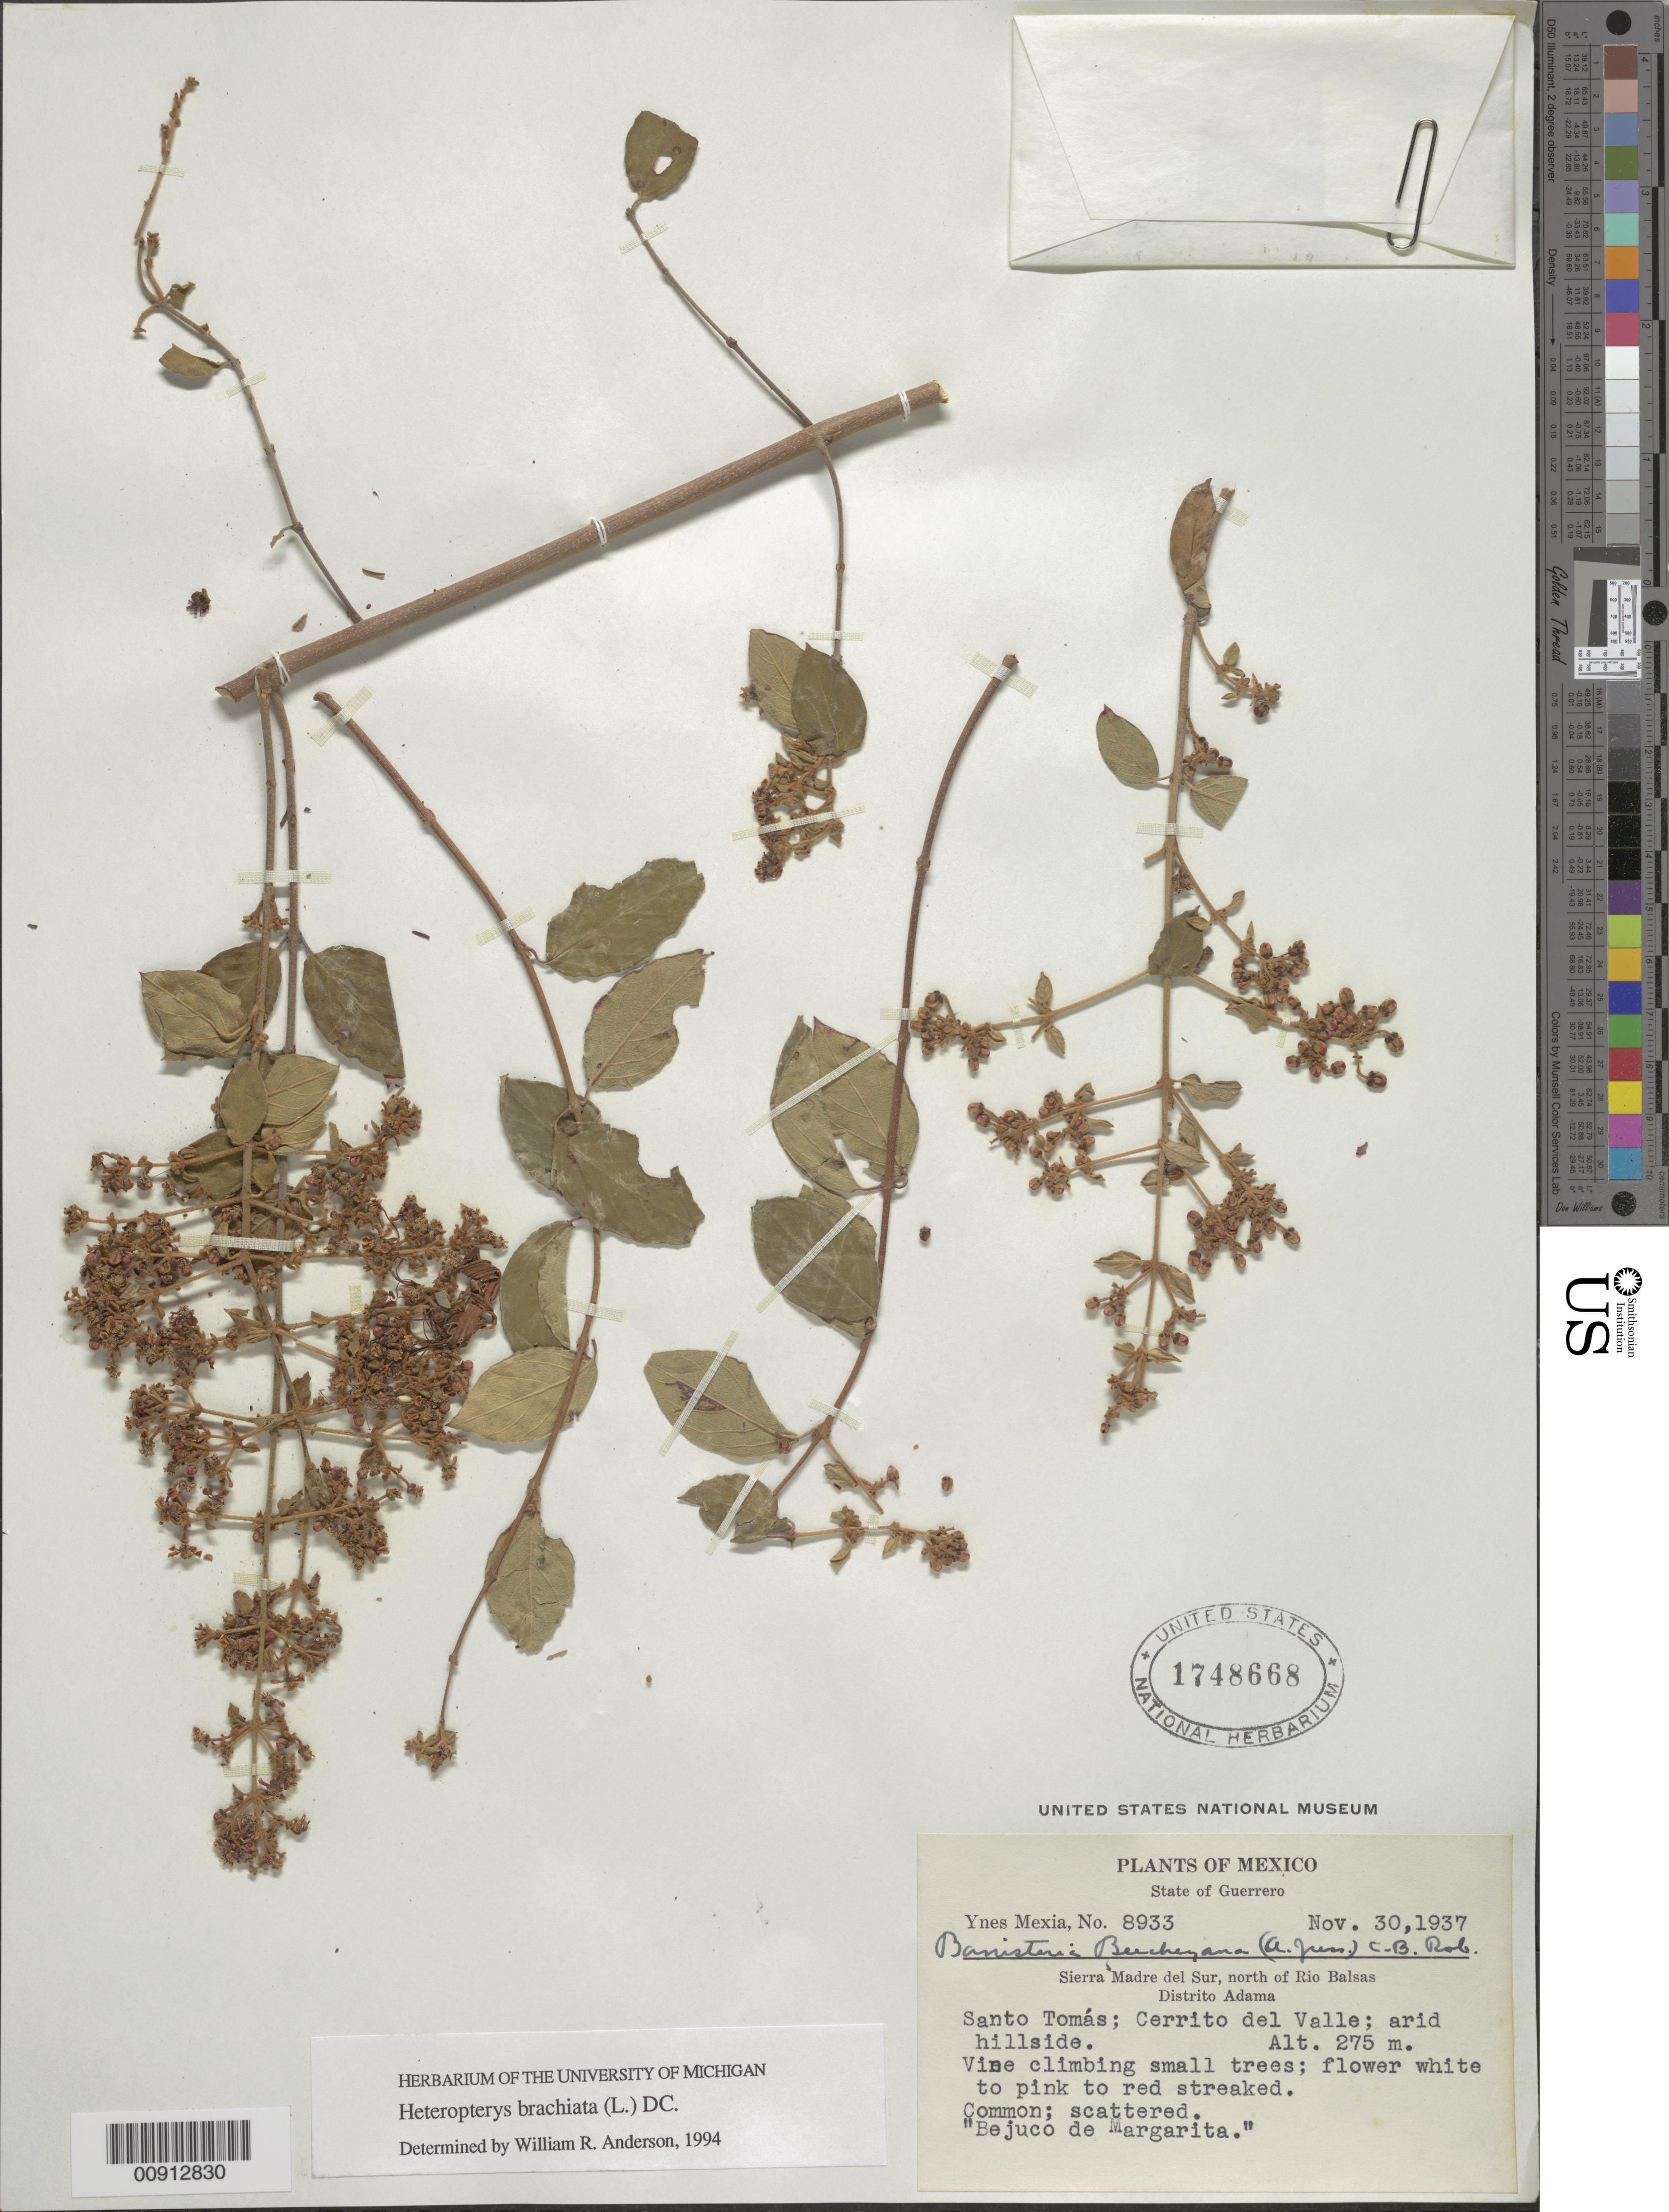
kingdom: Plantae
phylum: Tracheophyta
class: Magnoliopsida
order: Malpighiales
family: Malpighiaceae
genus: Heteropterys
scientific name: Heteropterys brachiata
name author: (L.) DC.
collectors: Y. Mexia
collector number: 8933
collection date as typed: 30 Nov 1937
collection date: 1937-11-30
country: Mexico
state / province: Guerrero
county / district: Adama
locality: Santo Tomás; Cerrito del Valle. State of Guerrero, Sierra Madre del Sur, north of Río Balsas, Distrito Adama.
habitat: Arid hillside. Vine climbing small trees.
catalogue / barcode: US 1748668